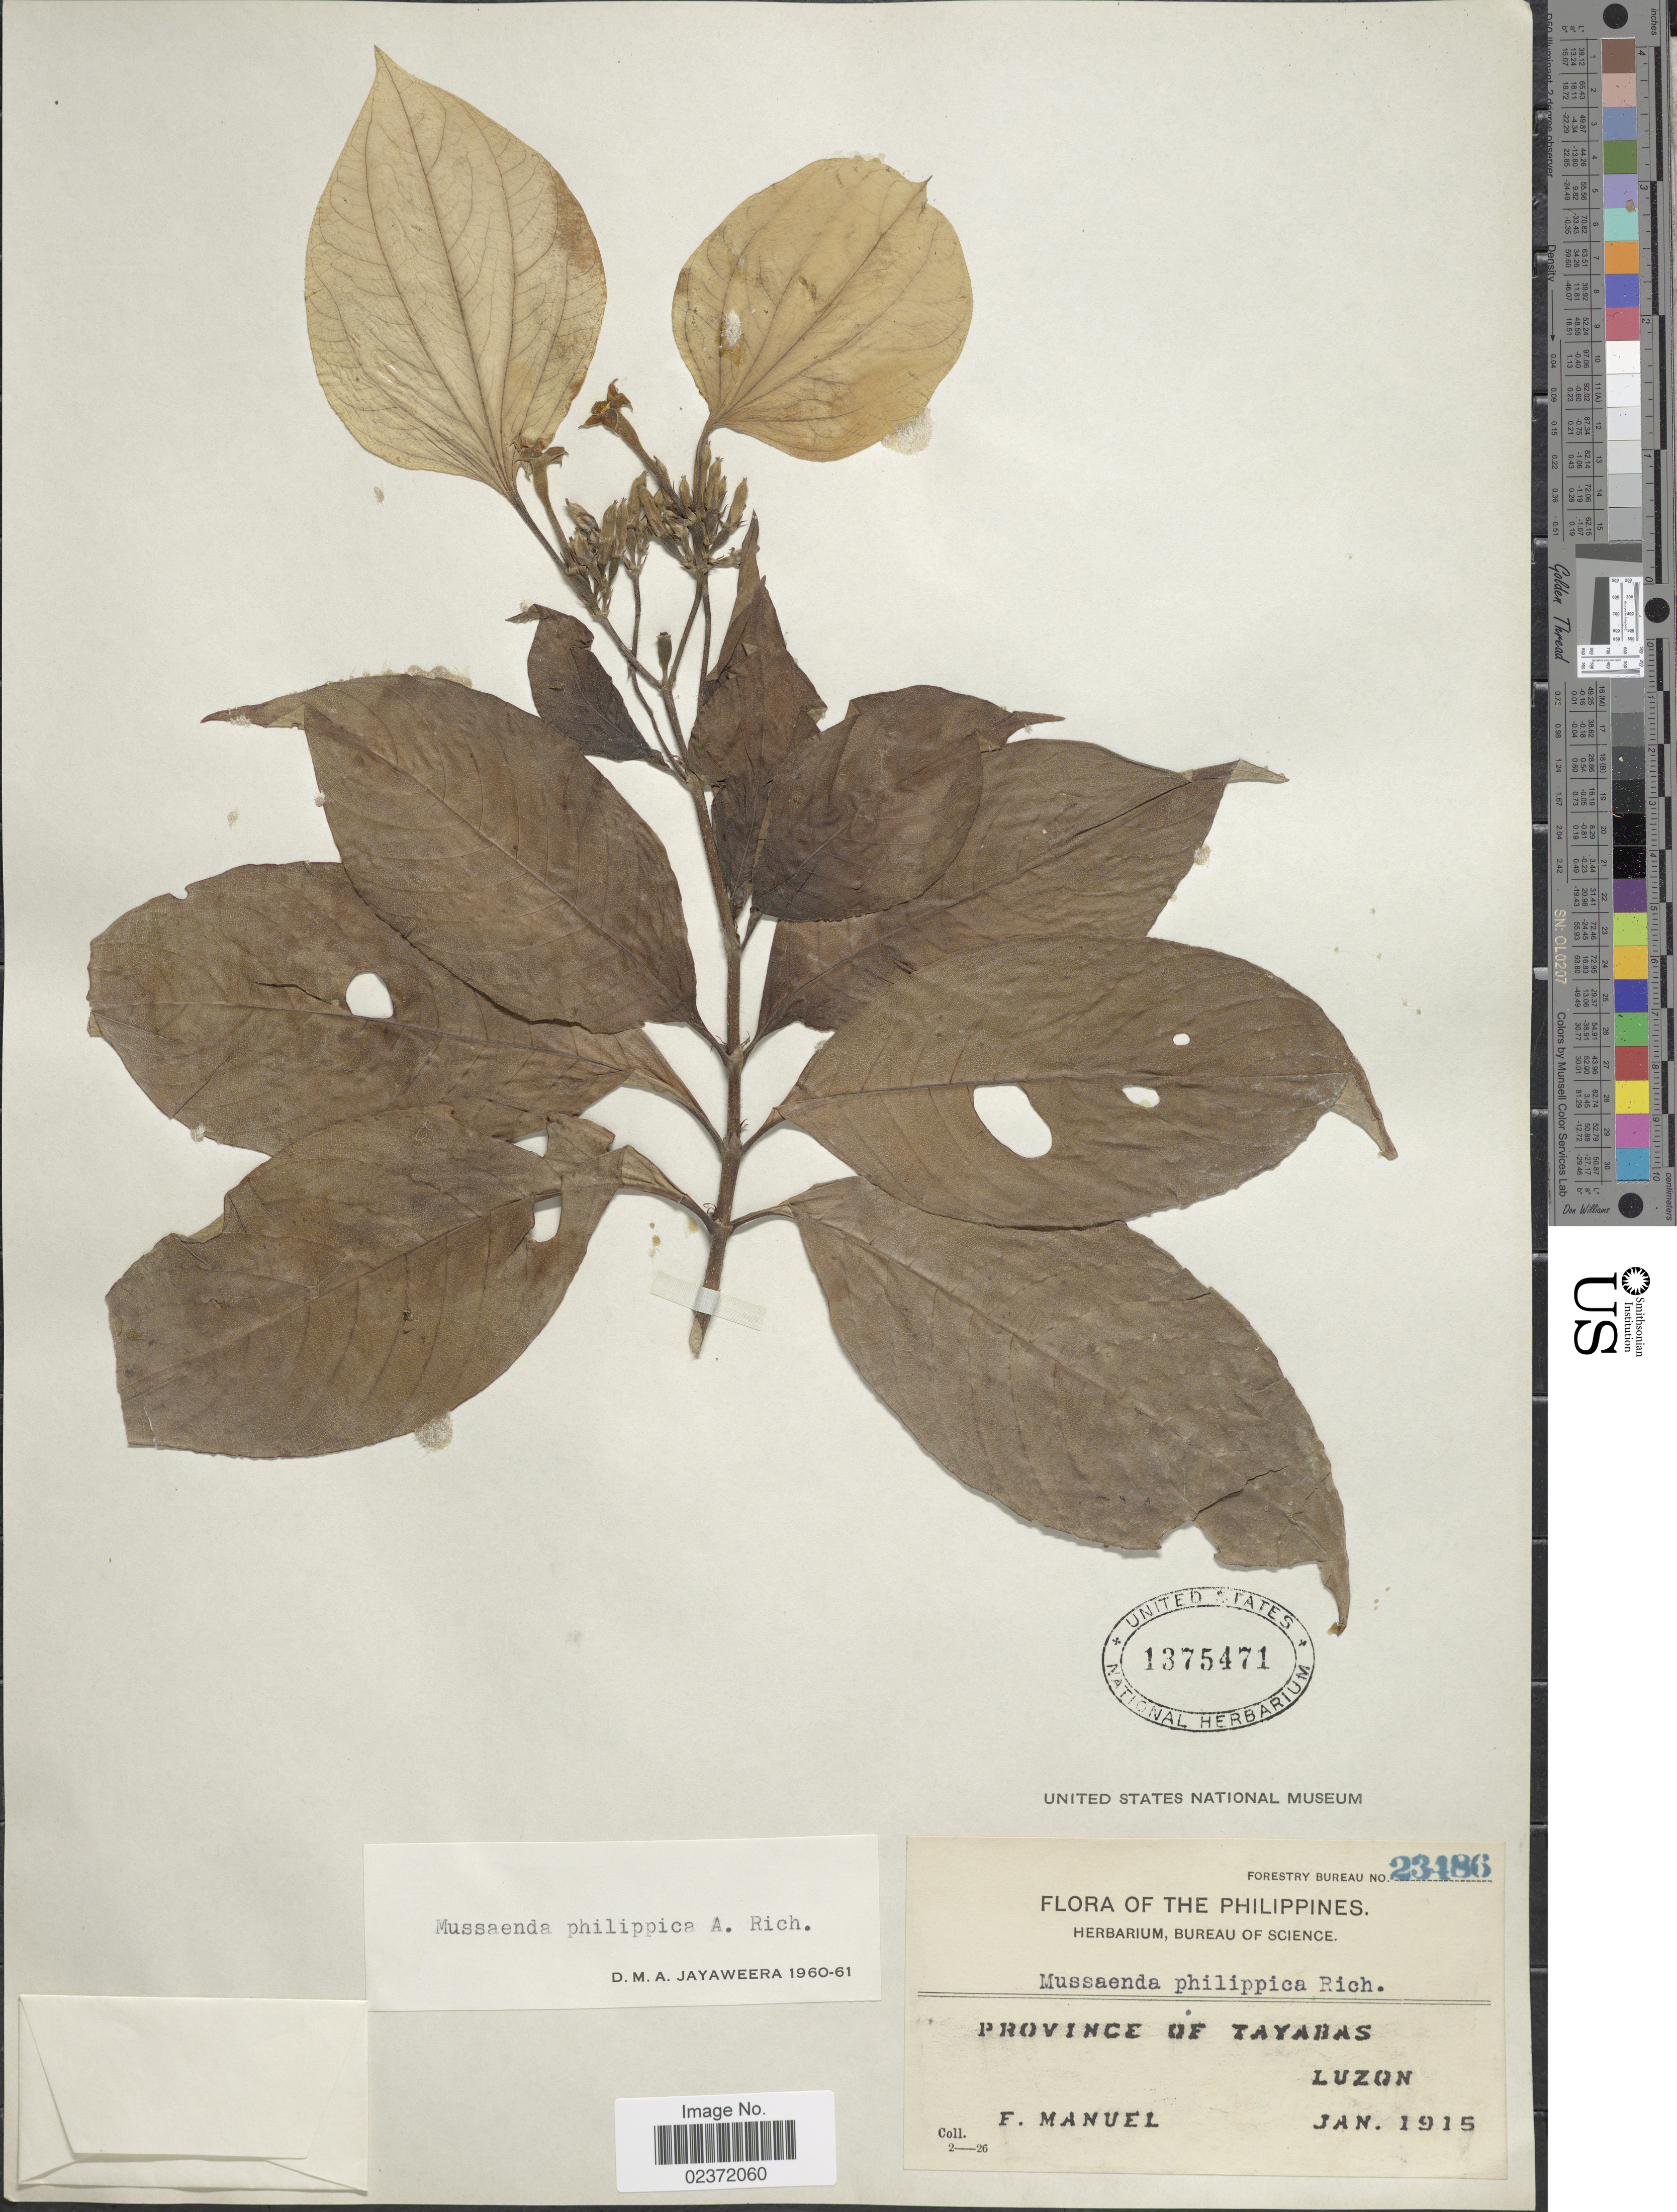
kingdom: Plantae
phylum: Tracheophyta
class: Magnoliopsida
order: Gentianales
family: Rubiaceae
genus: Mussaenda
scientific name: Mussaenda philippica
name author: A. Rich.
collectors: F. Manuel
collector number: Forestry Bureau 23486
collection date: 1915-01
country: Philippines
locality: Province of Tayabas, Luzon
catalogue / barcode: US 1375471